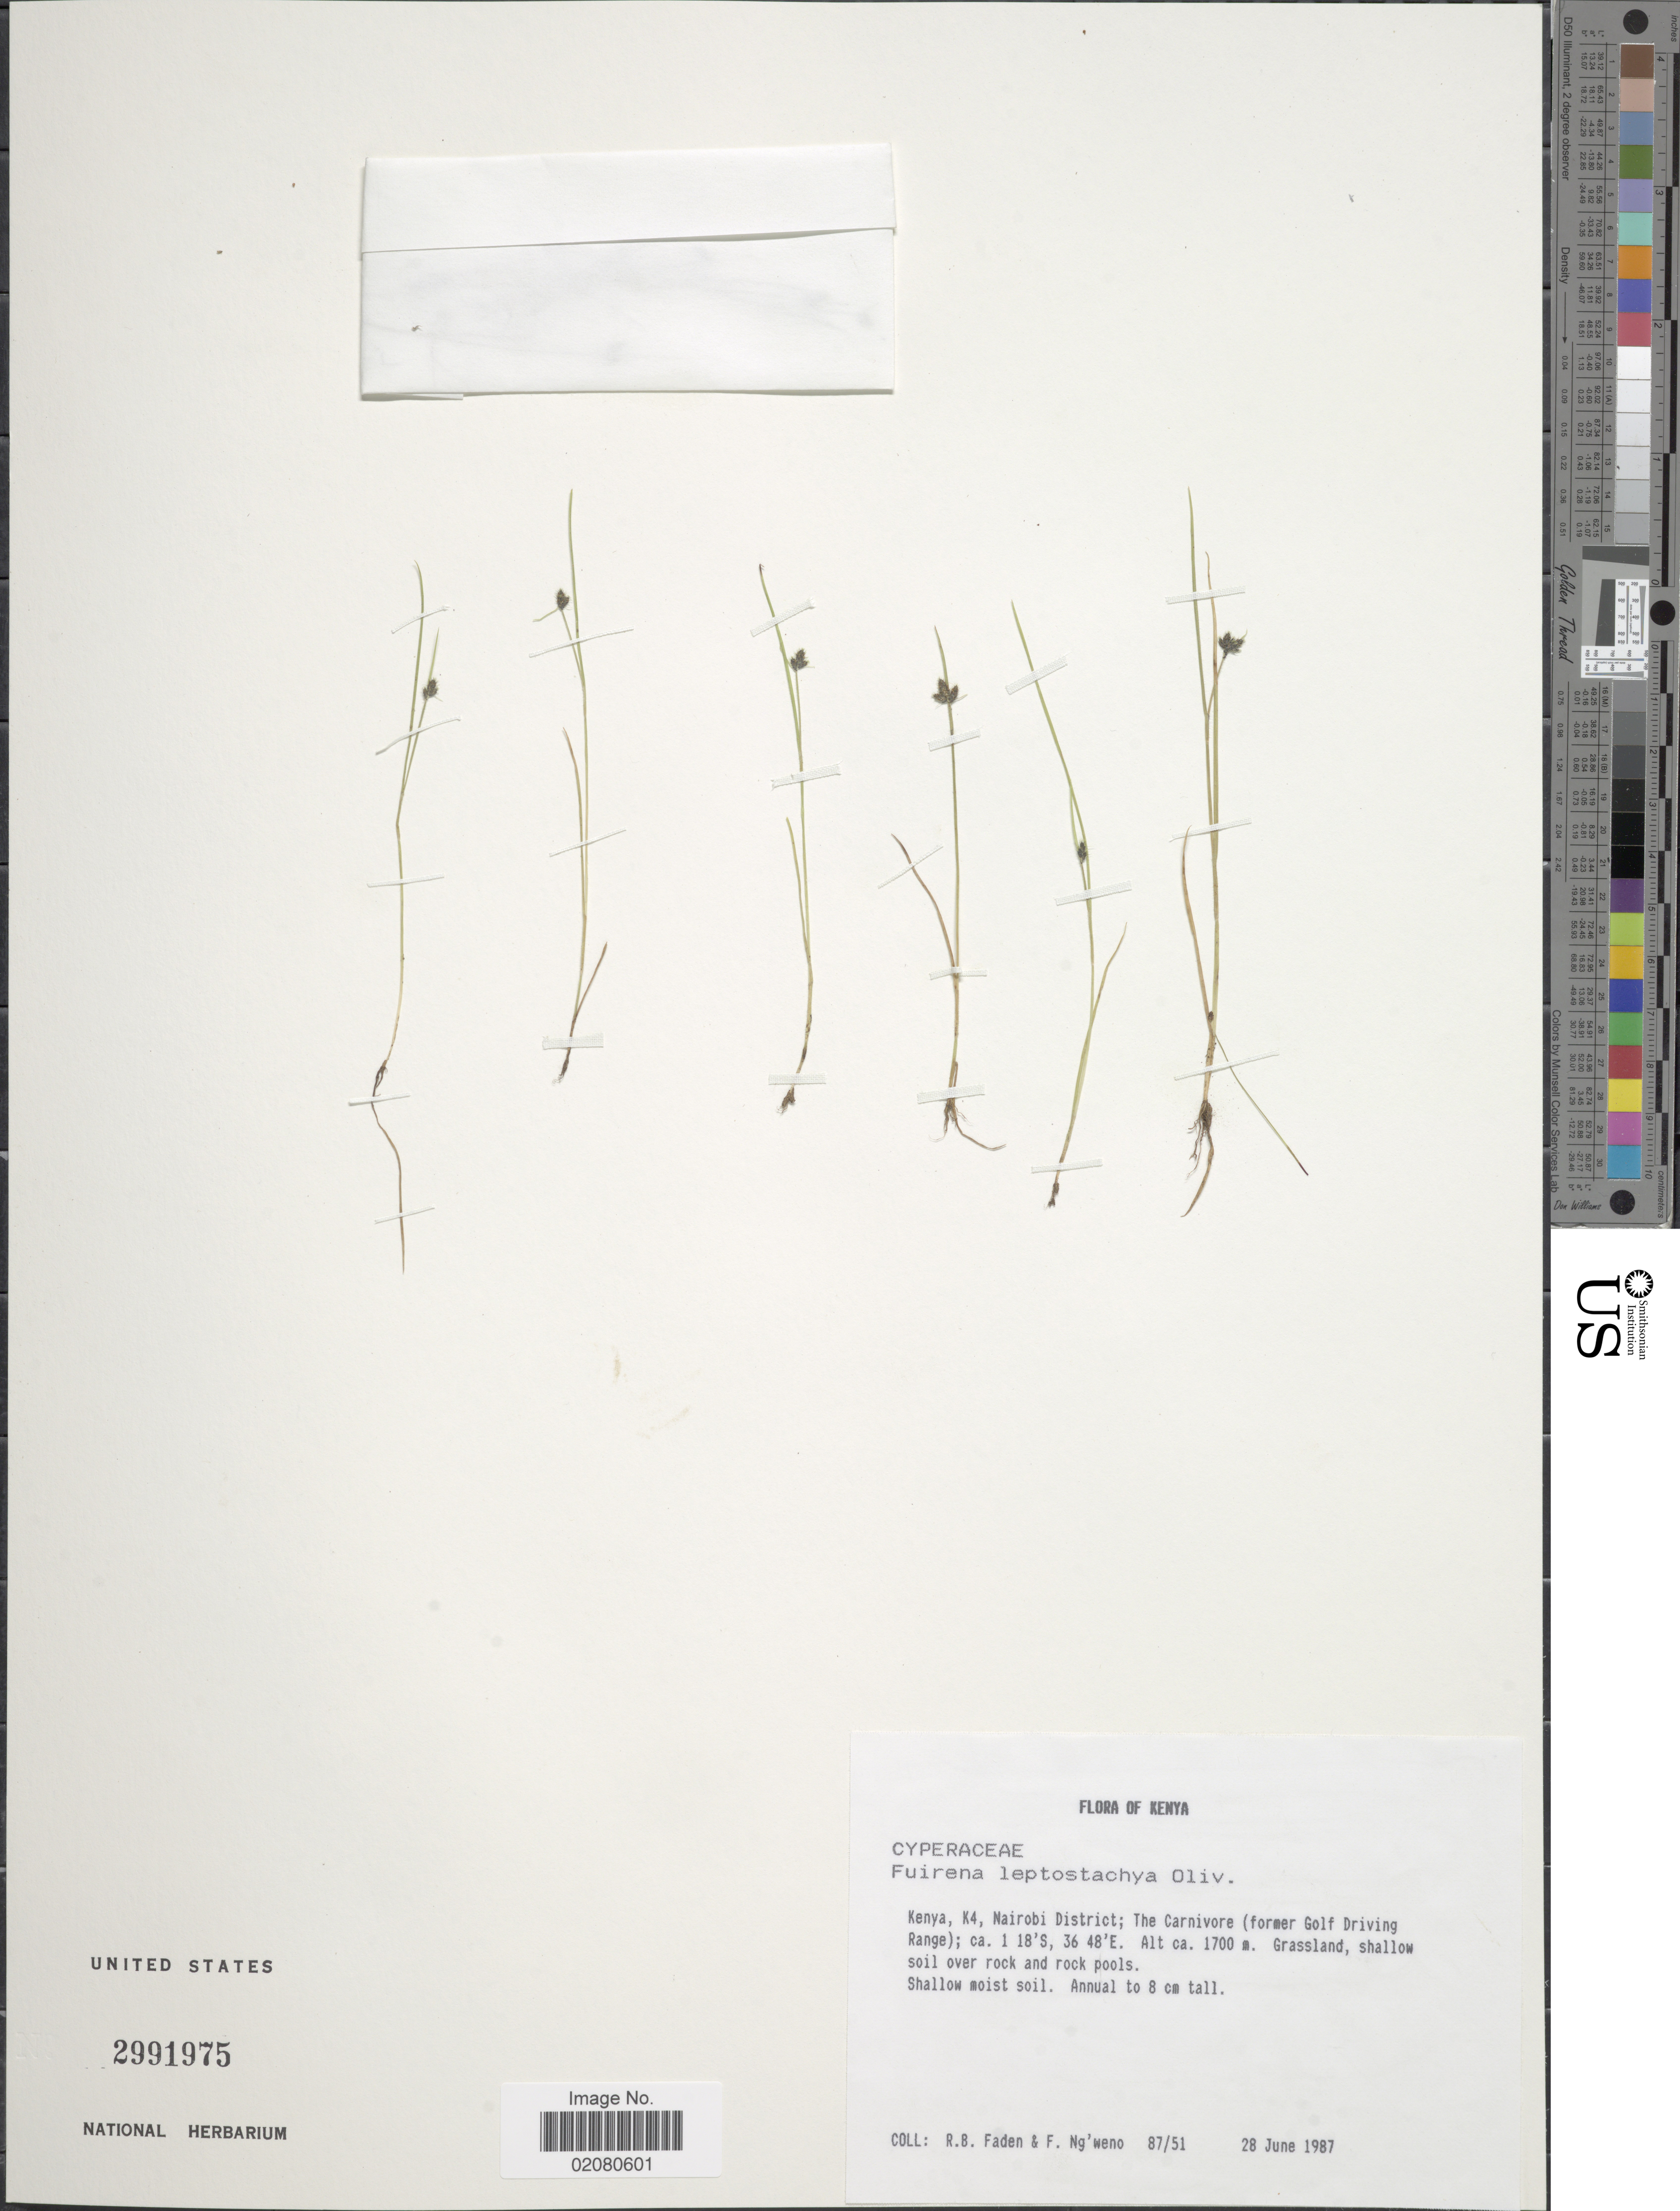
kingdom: Plantae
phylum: Tracheophyta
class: Liliopsida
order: Poales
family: Cyperaceae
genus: Fuirena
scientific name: Fuirena leptostachya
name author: Oliv.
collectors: R. B. Faden & F. Ng'weno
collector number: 87/51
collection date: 1987-06-28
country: Kenya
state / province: Nairobi Area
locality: Kenya, Nairobi District; The Carnivo re (former Golf Driving Range).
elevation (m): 1700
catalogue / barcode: US 2991975